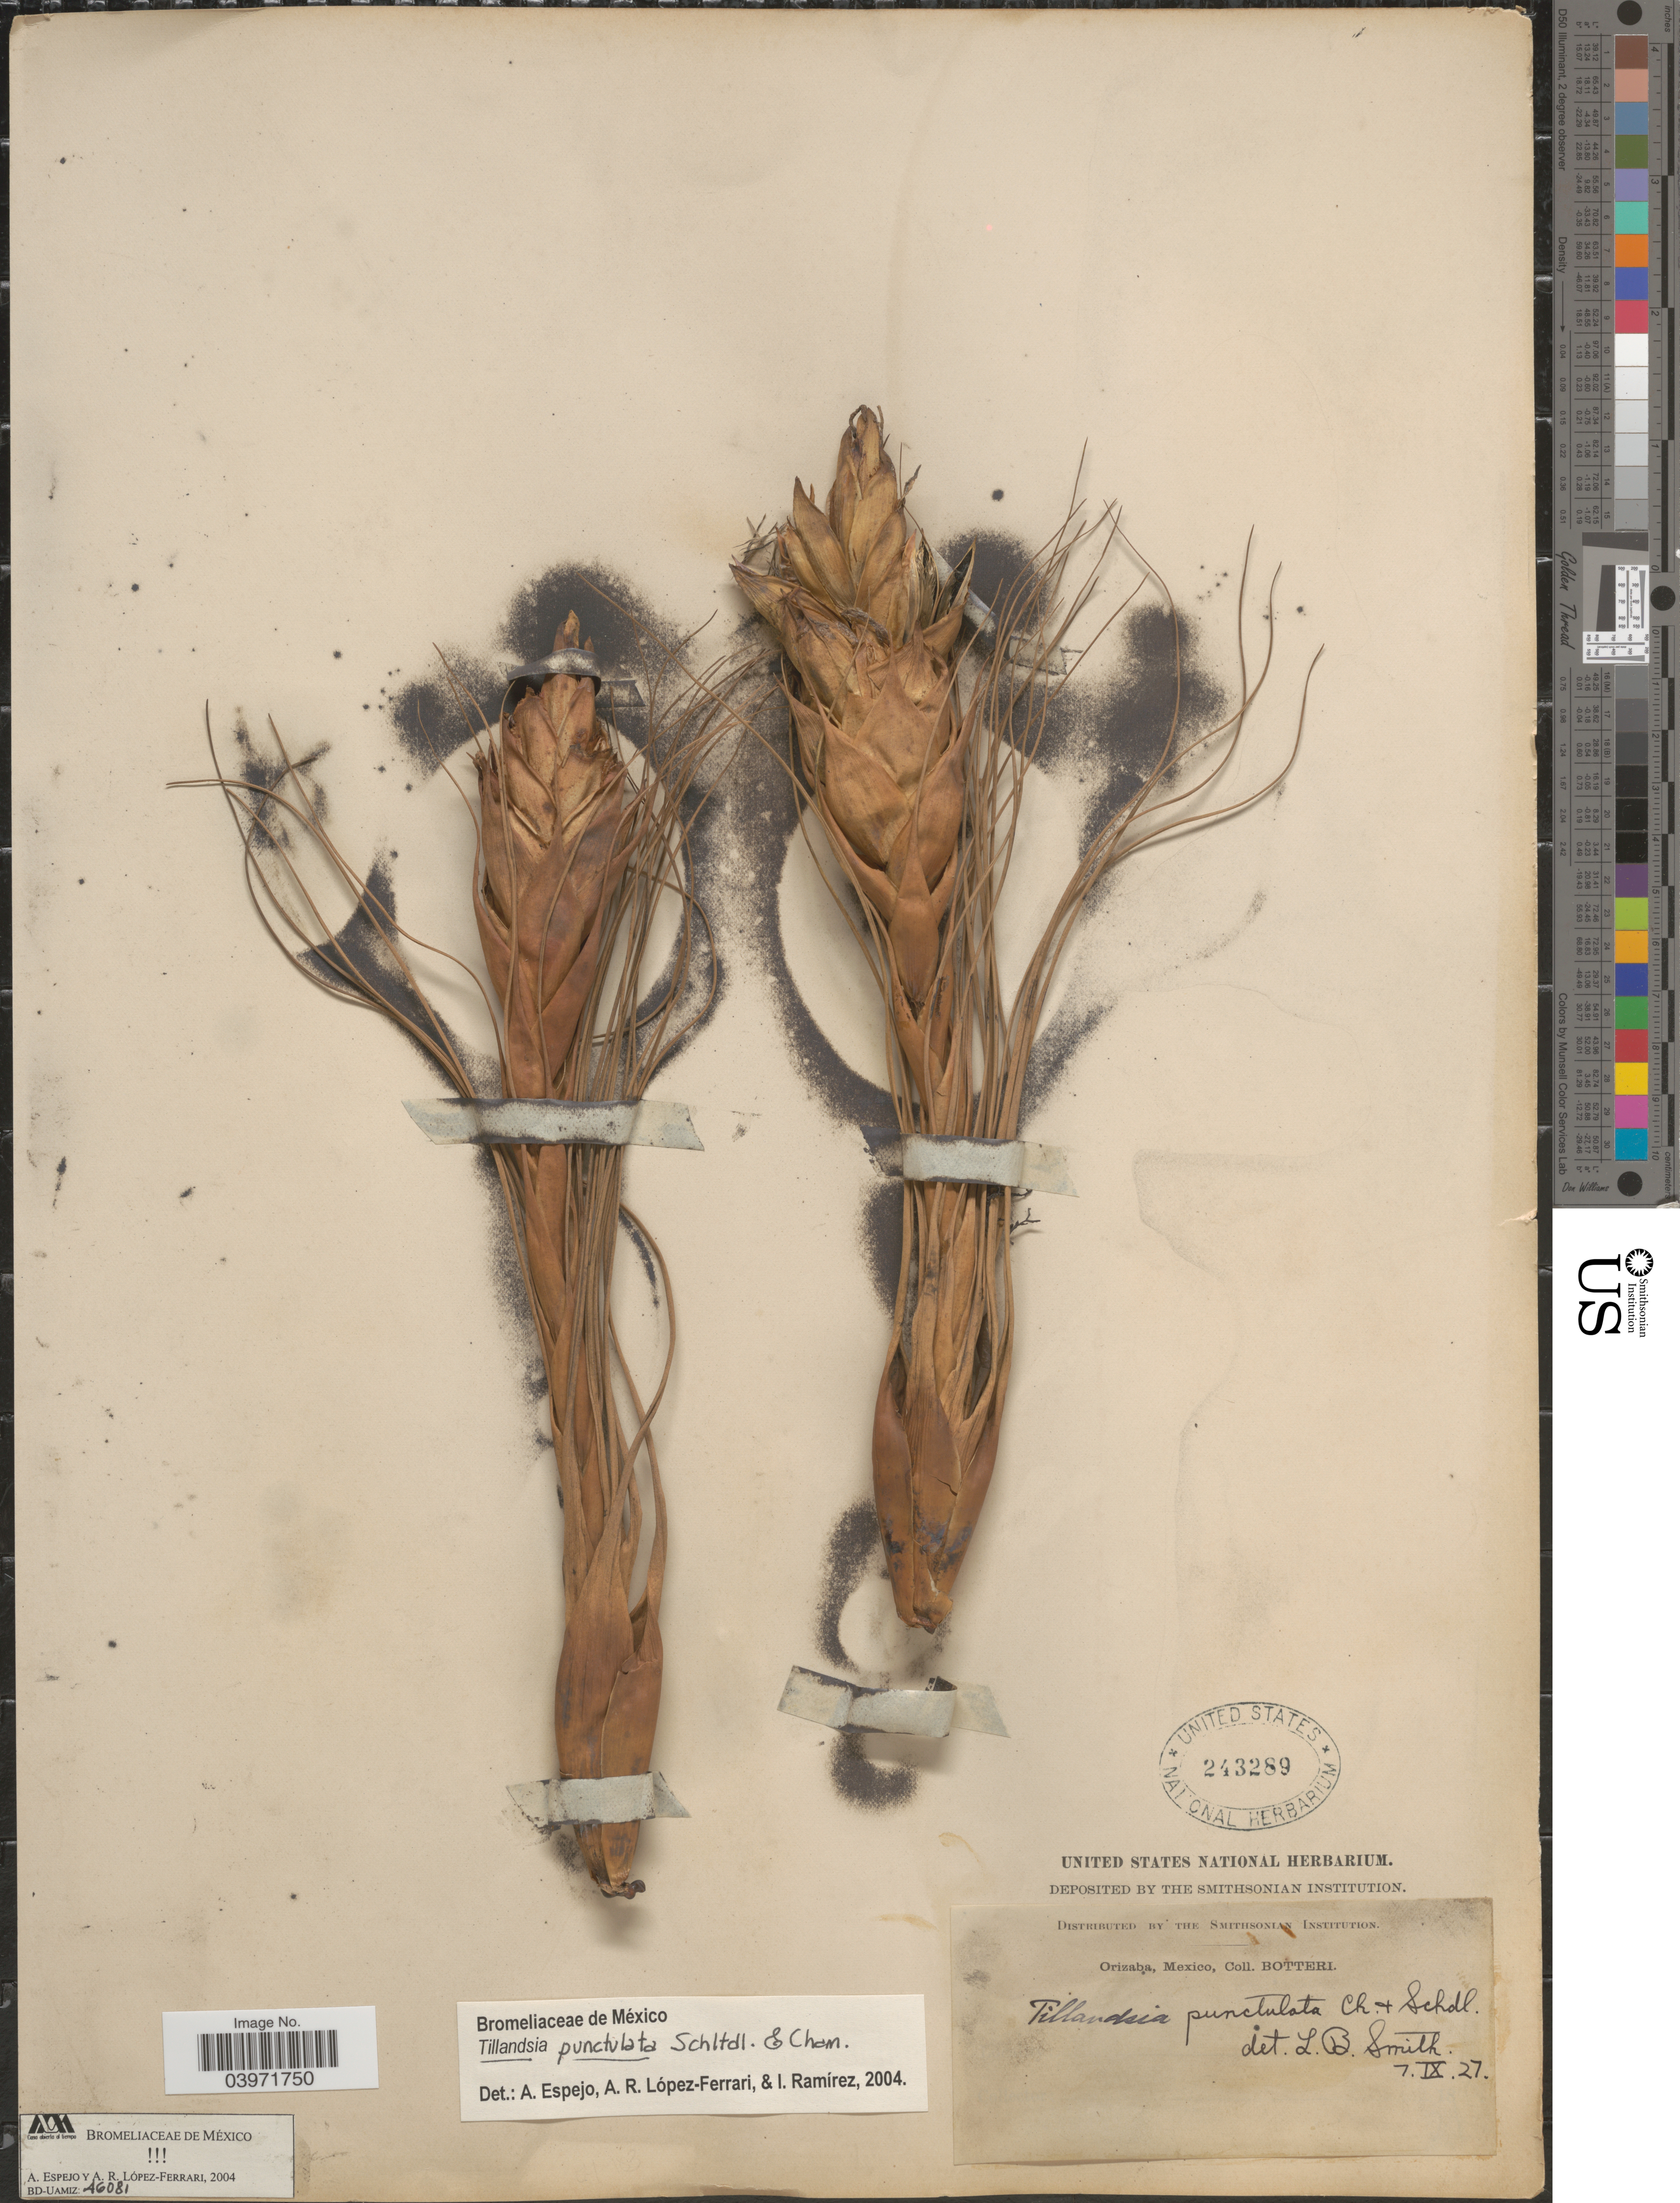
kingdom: Plantae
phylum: Tracheophyta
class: Liliopsida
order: Poales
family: Bromeliaceae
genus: Tillandsia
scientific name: Tillandsia punctulata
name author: Schltdl. & Cham.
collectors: -. Botteri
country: Mexico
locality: Orizaba.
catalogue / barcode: US 243289